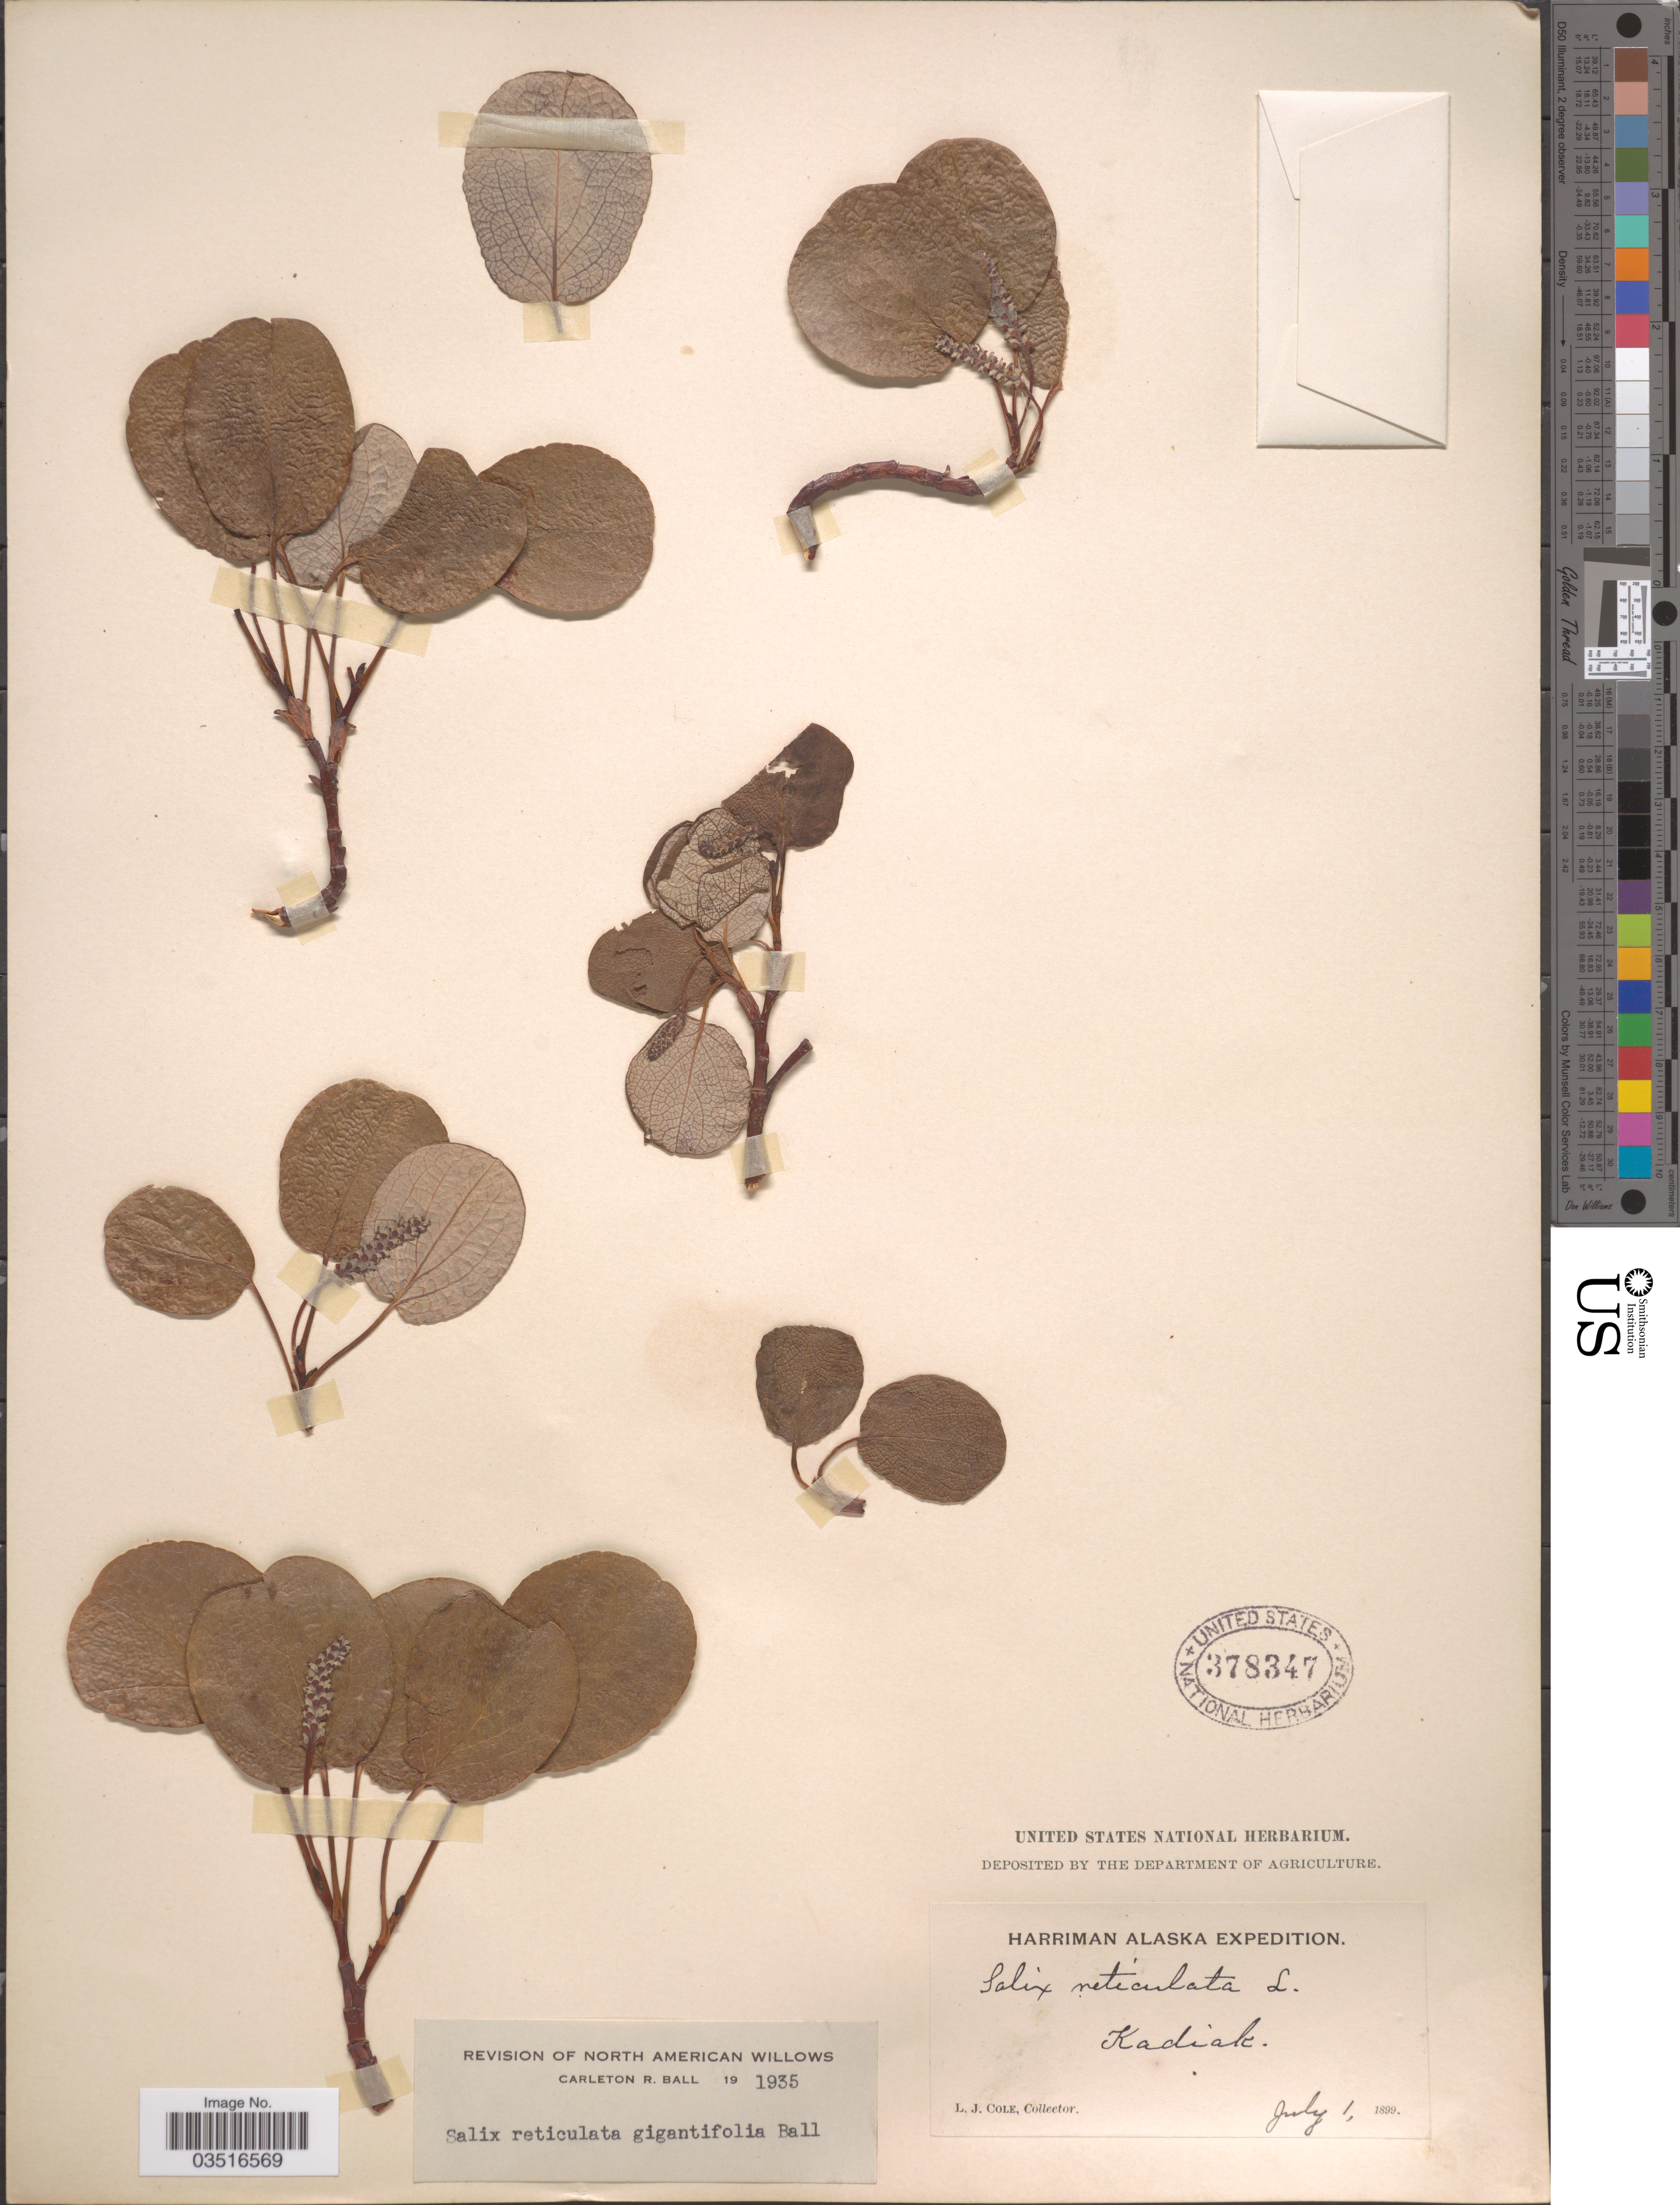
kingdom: Plantae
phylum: Tracheophyta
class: Magnoliopsida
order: Malpighiales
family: Salicaceae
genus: Salix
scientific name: Salix reticulata var. gigantifolia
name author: C.R. Ball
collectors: L. Cole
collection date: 1899-07-01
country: United States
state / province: Alaska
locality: Kadiak.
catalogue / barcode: US 378347